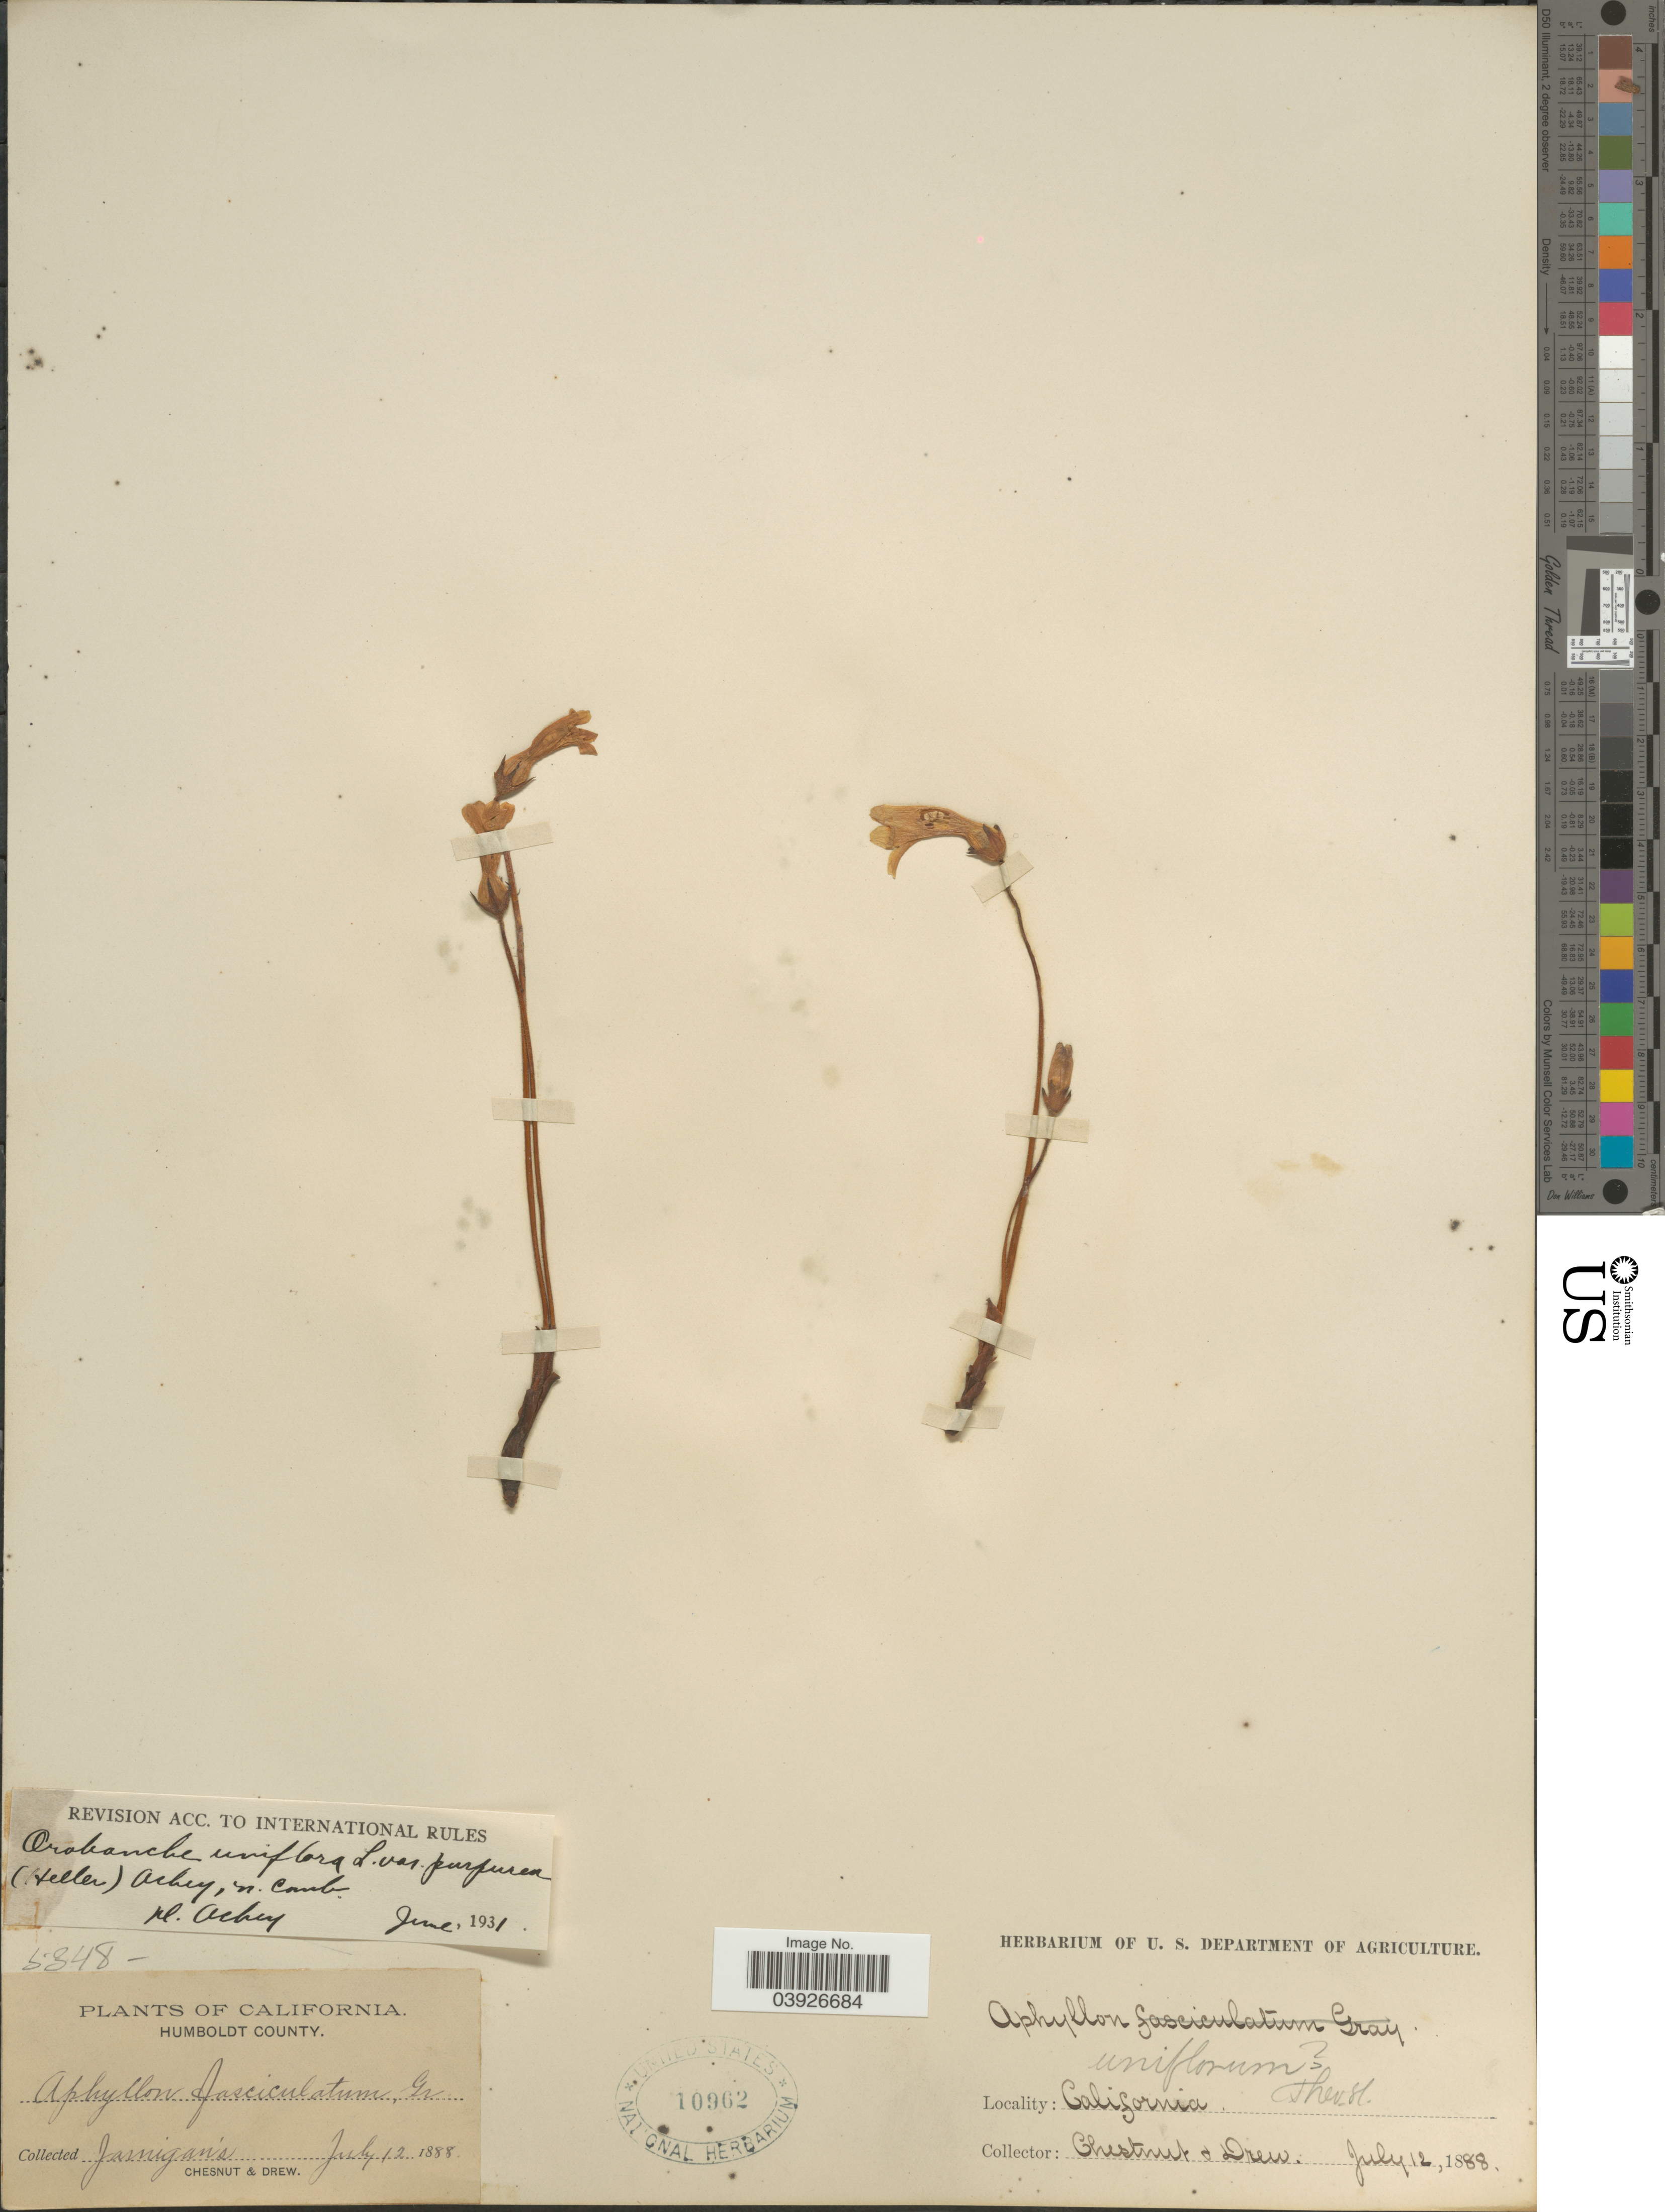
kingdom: Plantae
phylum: Tracheophyta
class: Magnoliopsida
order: Lamiales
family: Orobanchaceae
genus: Aphyllon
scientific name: Aphyllon purpureum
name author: (A. Heller) Holub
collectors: Chesnut & Drew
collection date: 1888-07-12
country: United States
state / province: California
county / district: Humboldt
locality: Humboldt County. Jarnigan's.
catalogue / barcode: US 10962